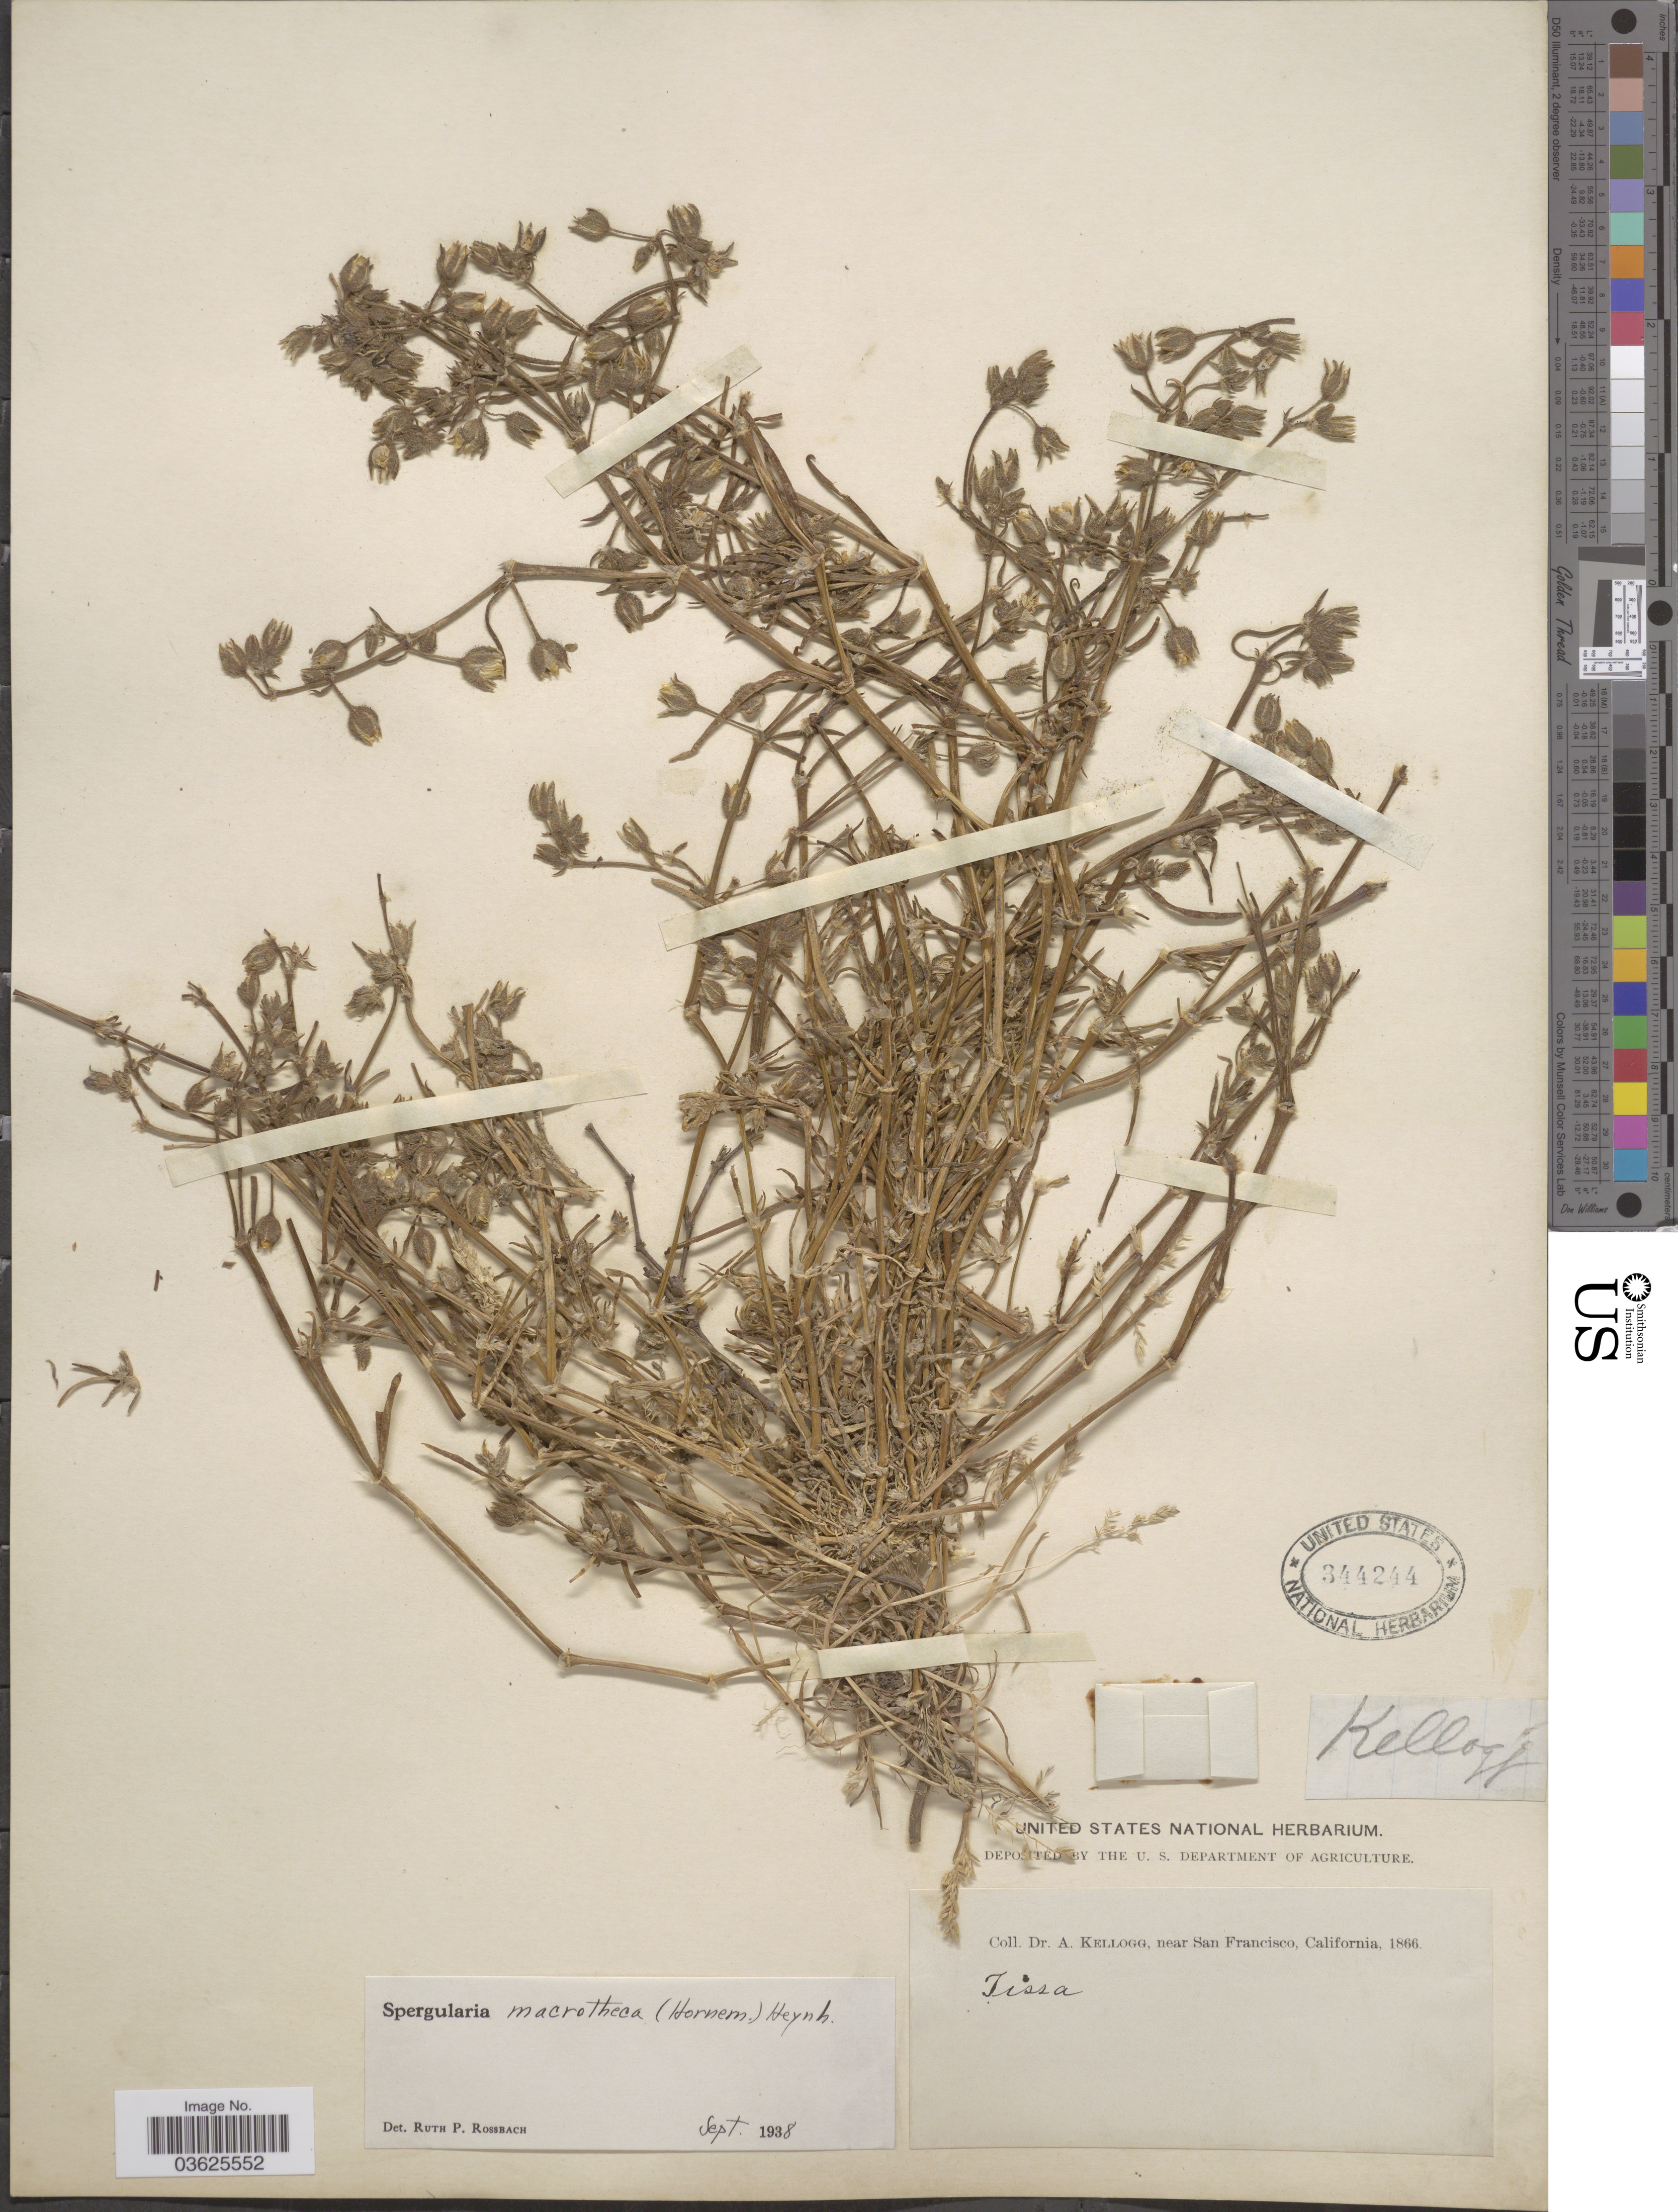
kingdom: Plantae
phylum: Tracheophyta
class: Magnoliopsida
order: Caryophyllales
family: Caryophyllaceae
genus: Spergularia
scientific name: Spergularia macrotheca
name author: (Hornem.) Heynh.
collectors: A. Kellogg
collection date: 1866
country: United States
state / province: California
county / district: San Francisco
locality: Near San Francisco.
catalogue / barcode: US 344244